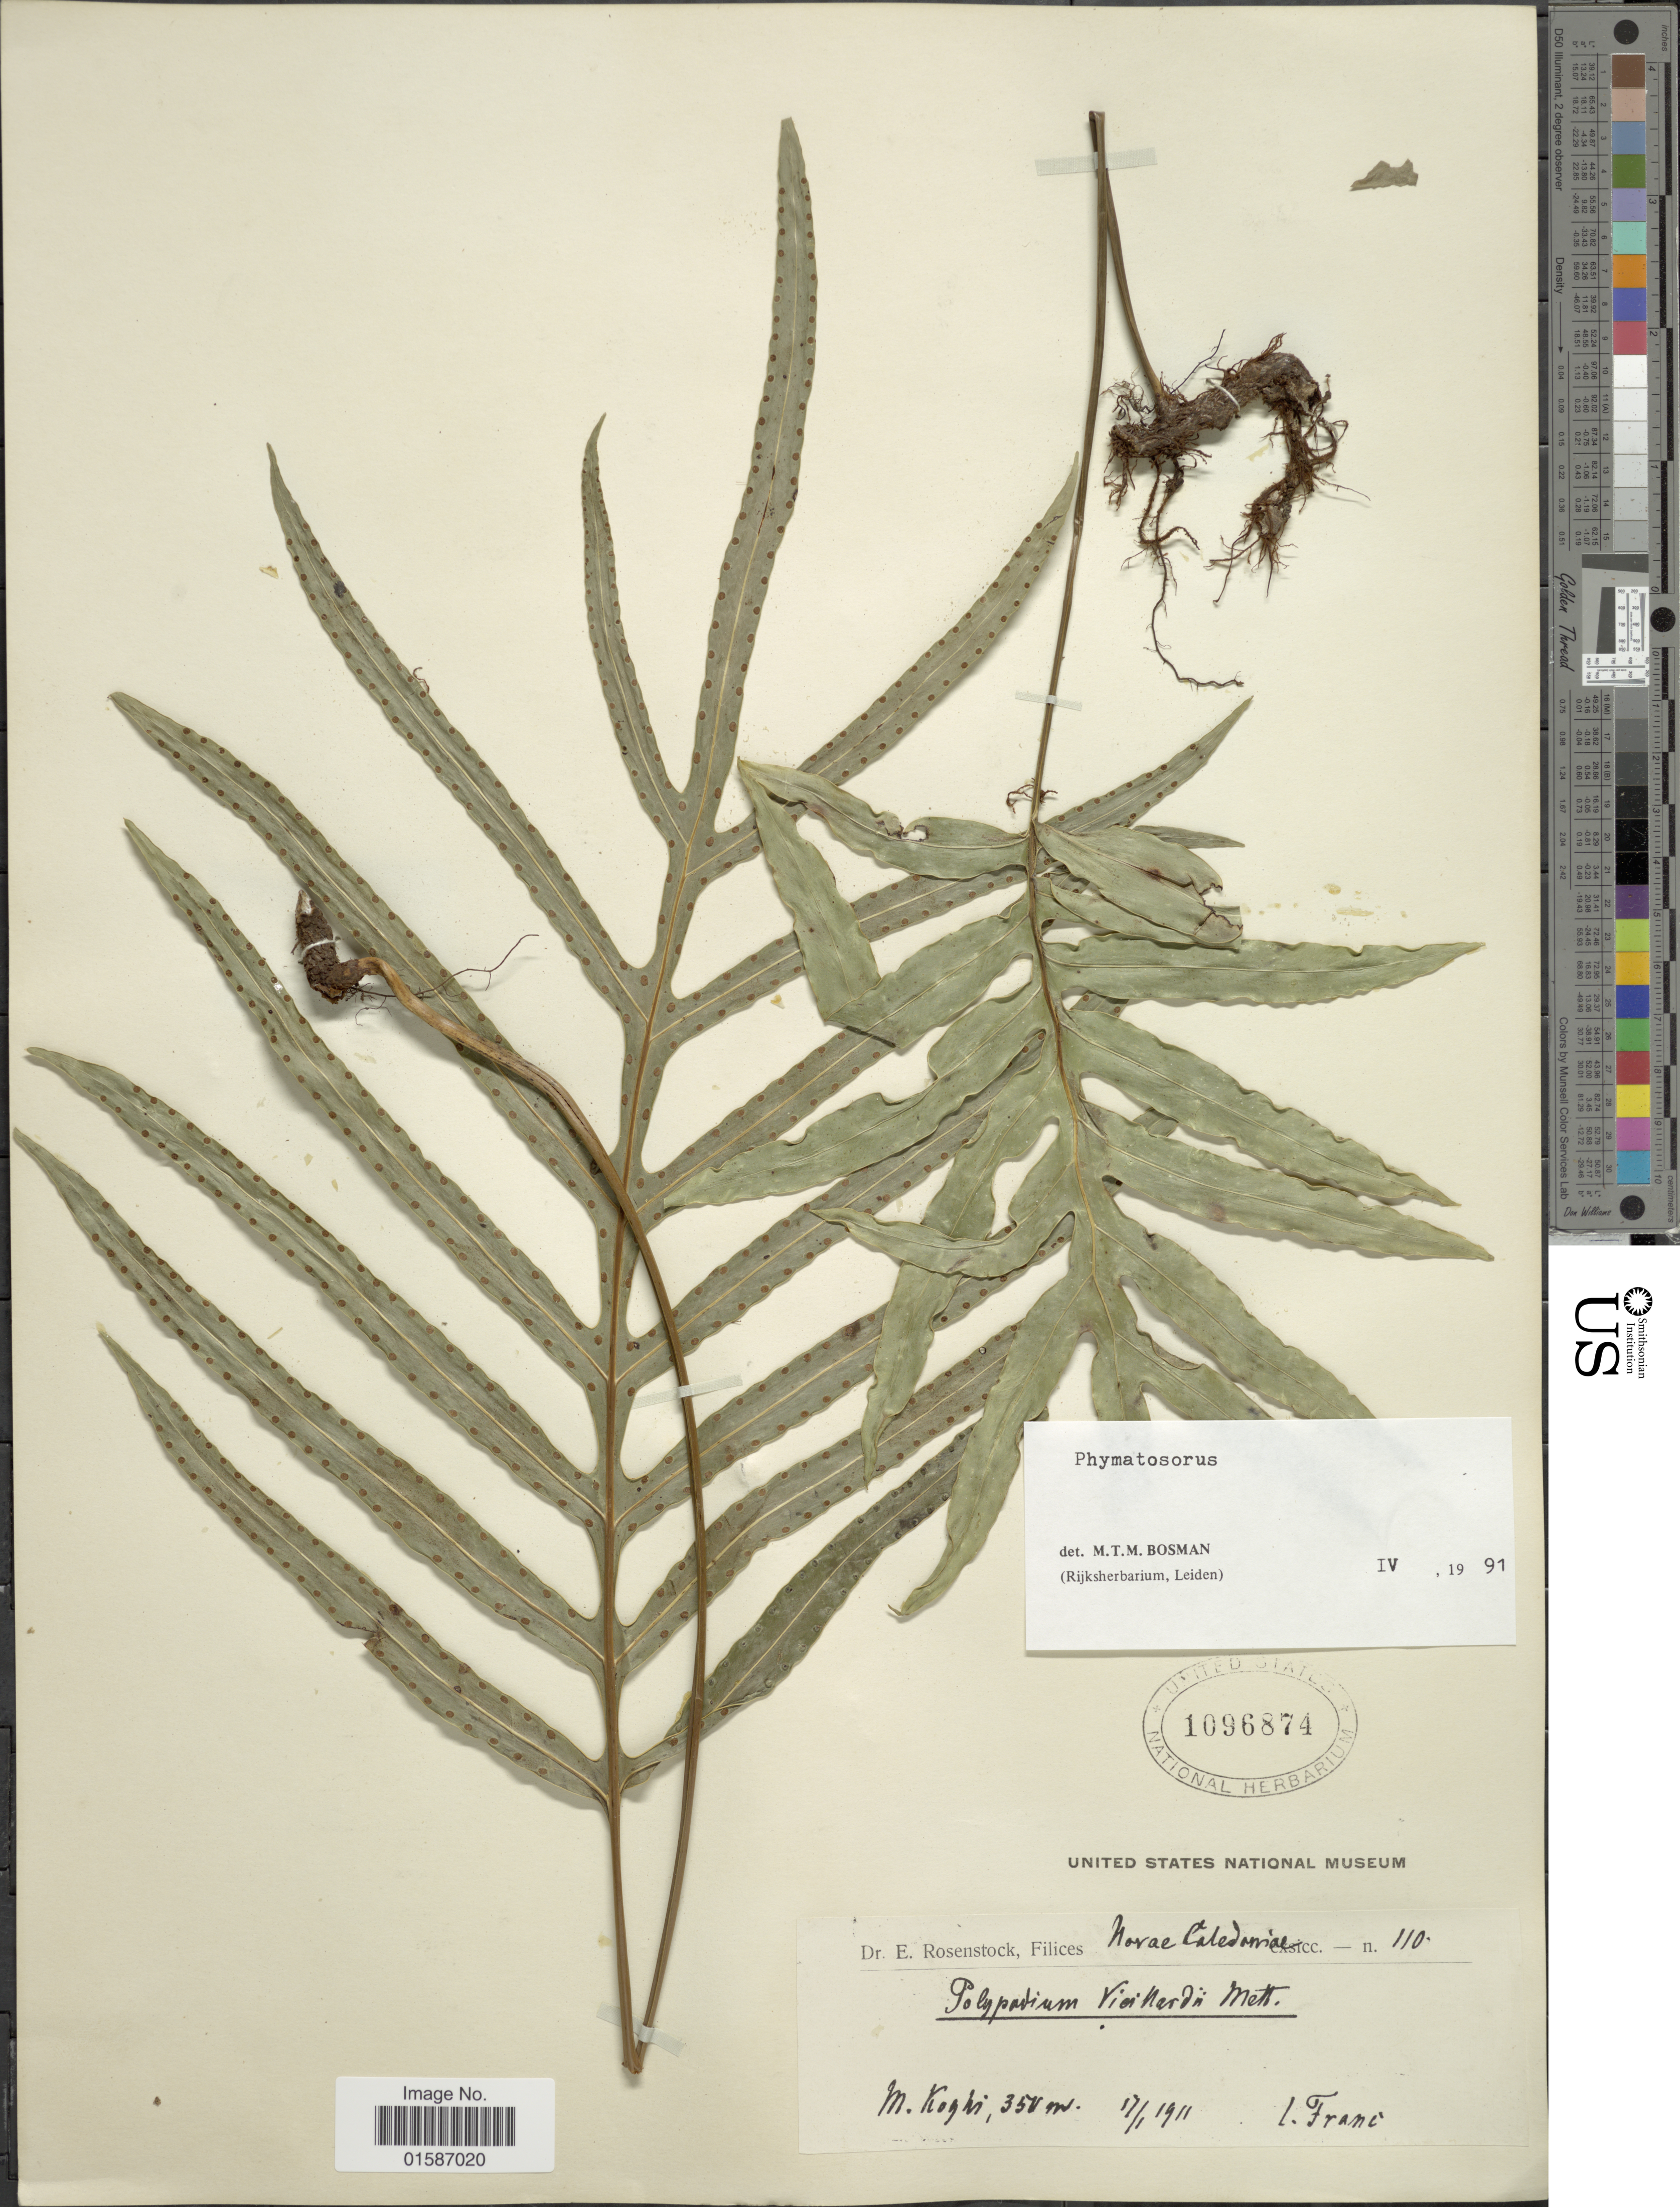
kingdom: Plantae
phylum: Tracheophyta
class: Polypodiopsida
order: Polypodiales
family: Polypodiaceae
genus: Microsorum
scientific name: Microsorum vieillardii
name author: (Mett.) Copel.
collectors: Franc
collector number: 110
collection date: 1911-01-17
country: New Caledonia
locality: M. Koghi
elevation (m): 350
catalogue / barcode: US 1096874